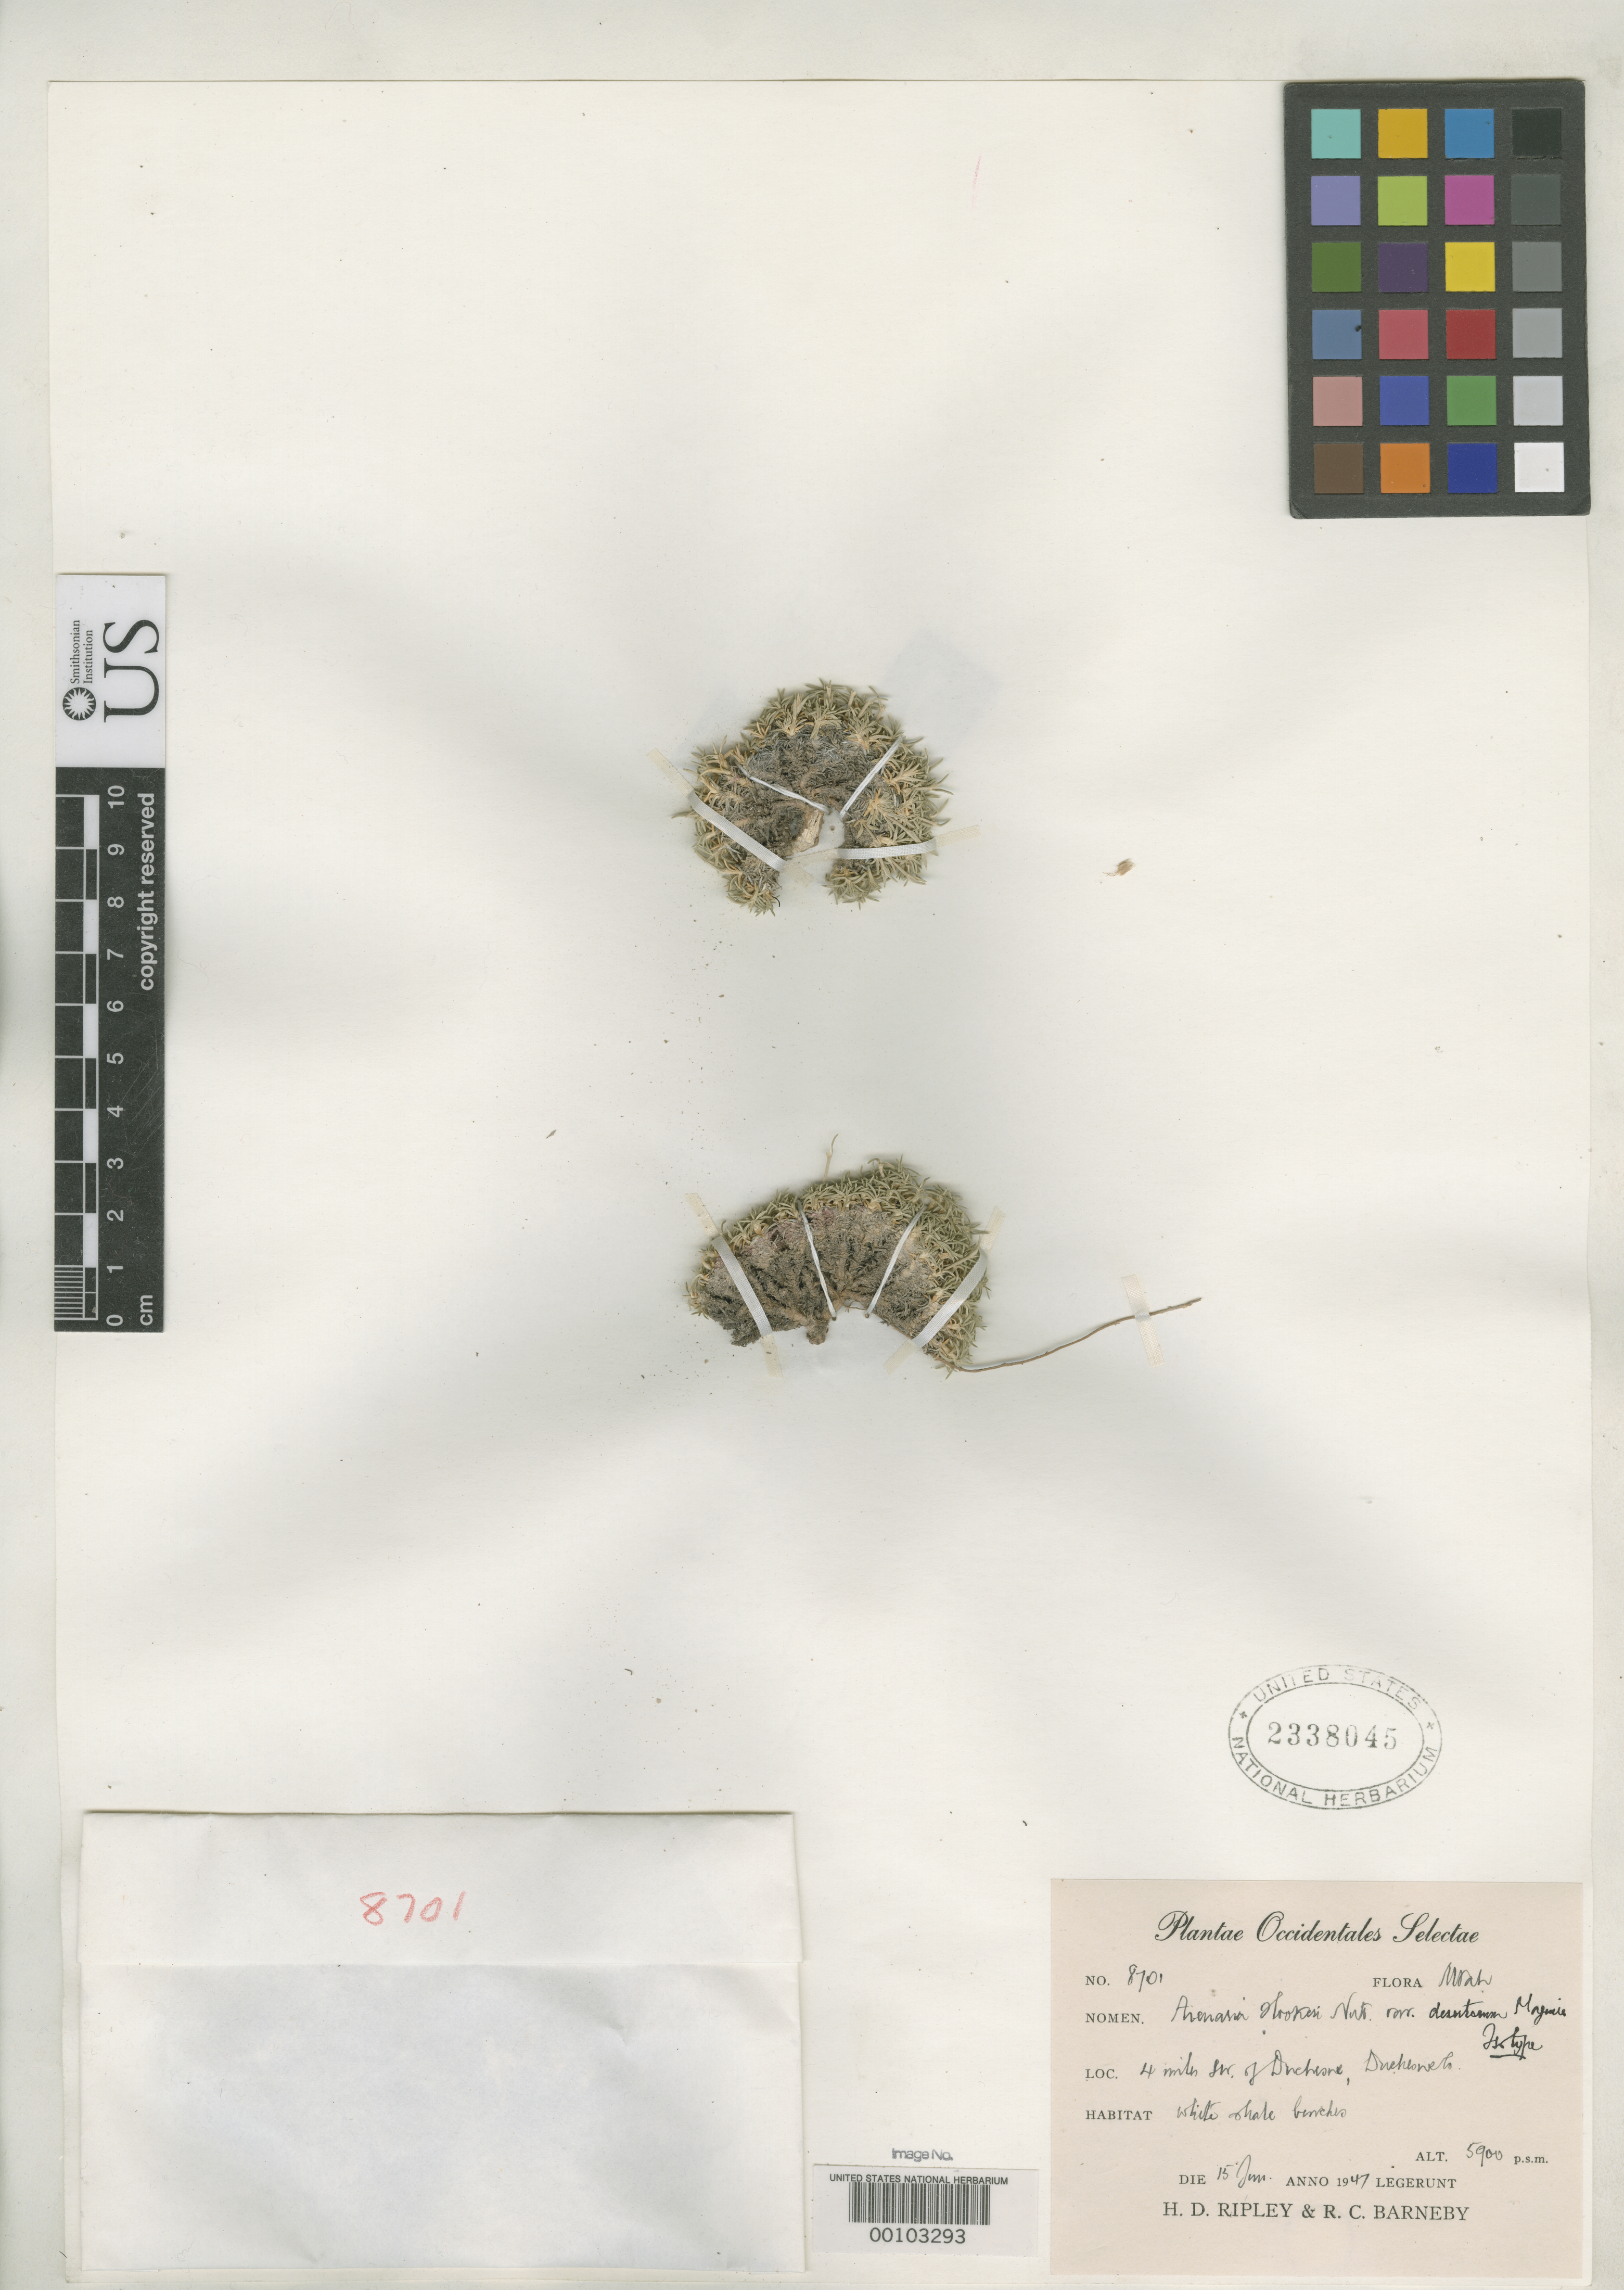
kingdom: Plantae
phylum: Tracheophyta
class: Magnoliopsida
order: Caryophyllales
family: Caryophyllaceae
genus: Arenaria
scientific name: Arenaria hookeri var. desertorum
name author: Maguire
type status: Isotype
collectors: H. Ripley & R. C. Barneby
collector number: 8701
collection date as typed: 15 Jun 1947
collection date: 1947-06-15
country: United States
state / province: Utah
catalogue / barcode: US 2338045